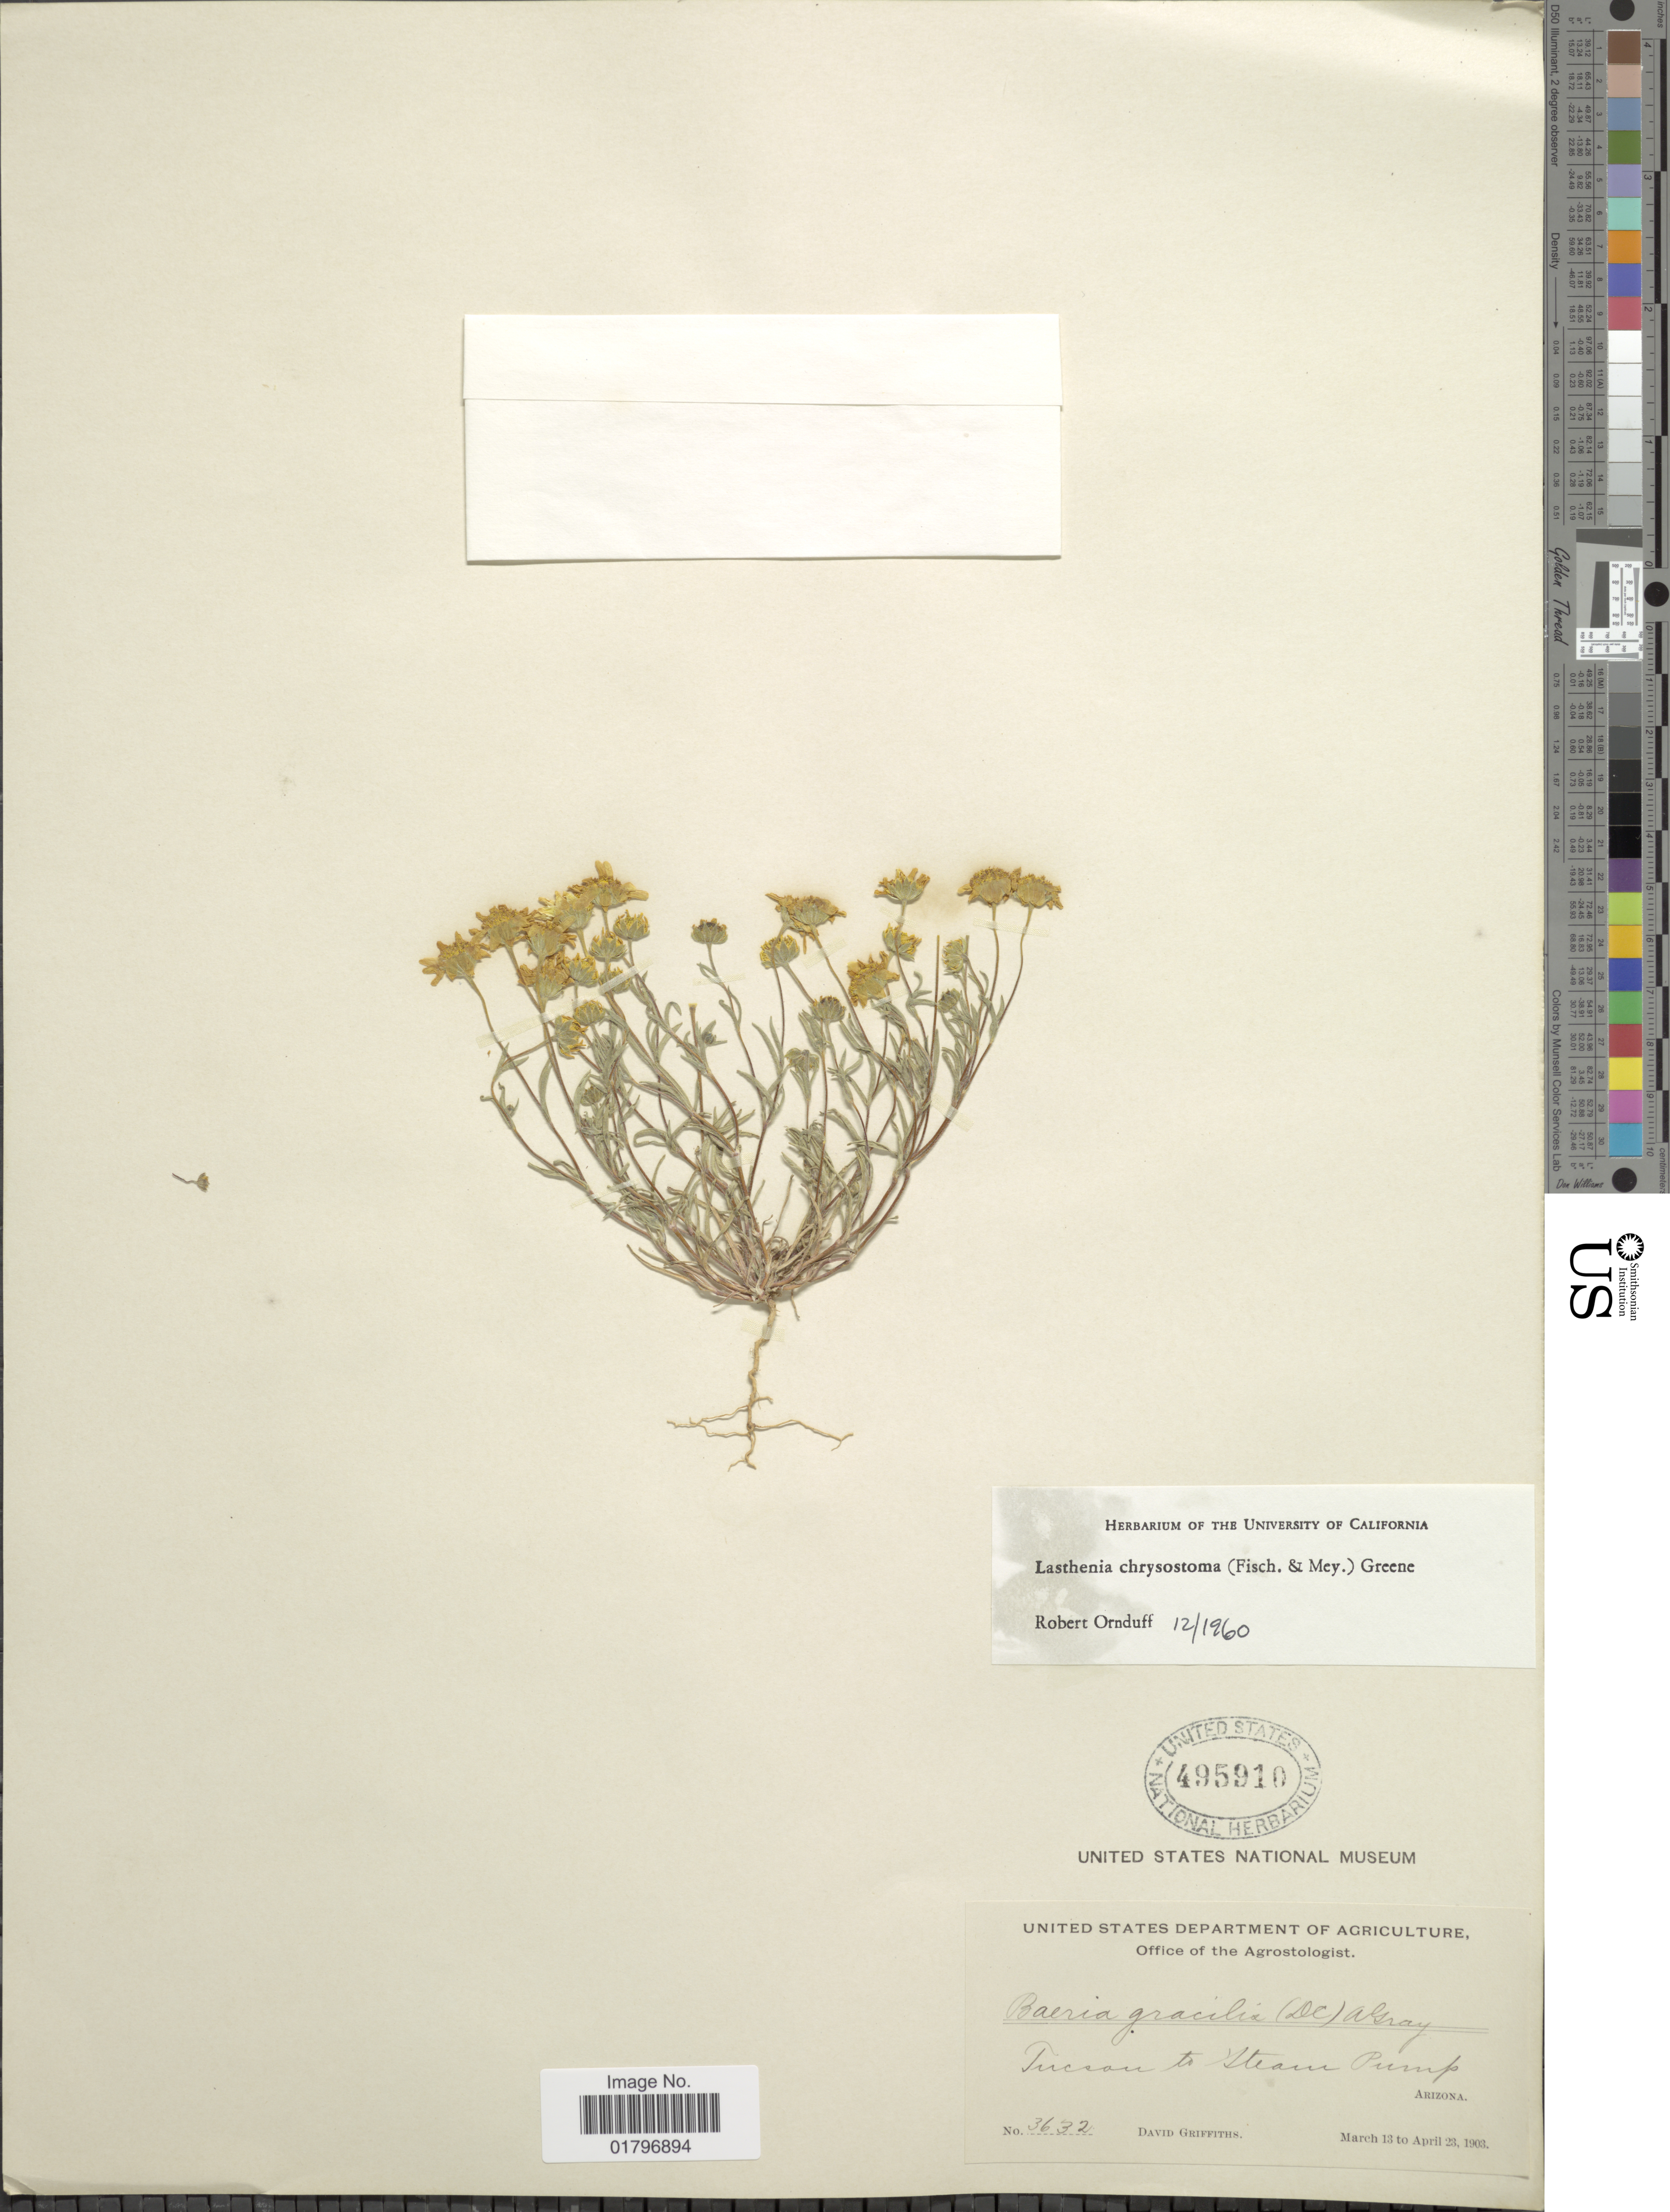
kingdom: Plantae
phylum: Tracheophyta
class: Magnoliopsida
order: Asterales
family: Asteraceae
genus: Lasthenia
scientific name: Lasthenia chrysostoma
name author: (Fisch. & C.A. Mey.) Greene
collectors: D. Griffiths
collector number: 3632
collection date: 1903-03-13/1903-04-23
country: United States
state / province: Arizona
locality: Tucson to Steam Pump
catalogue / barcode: US 495910